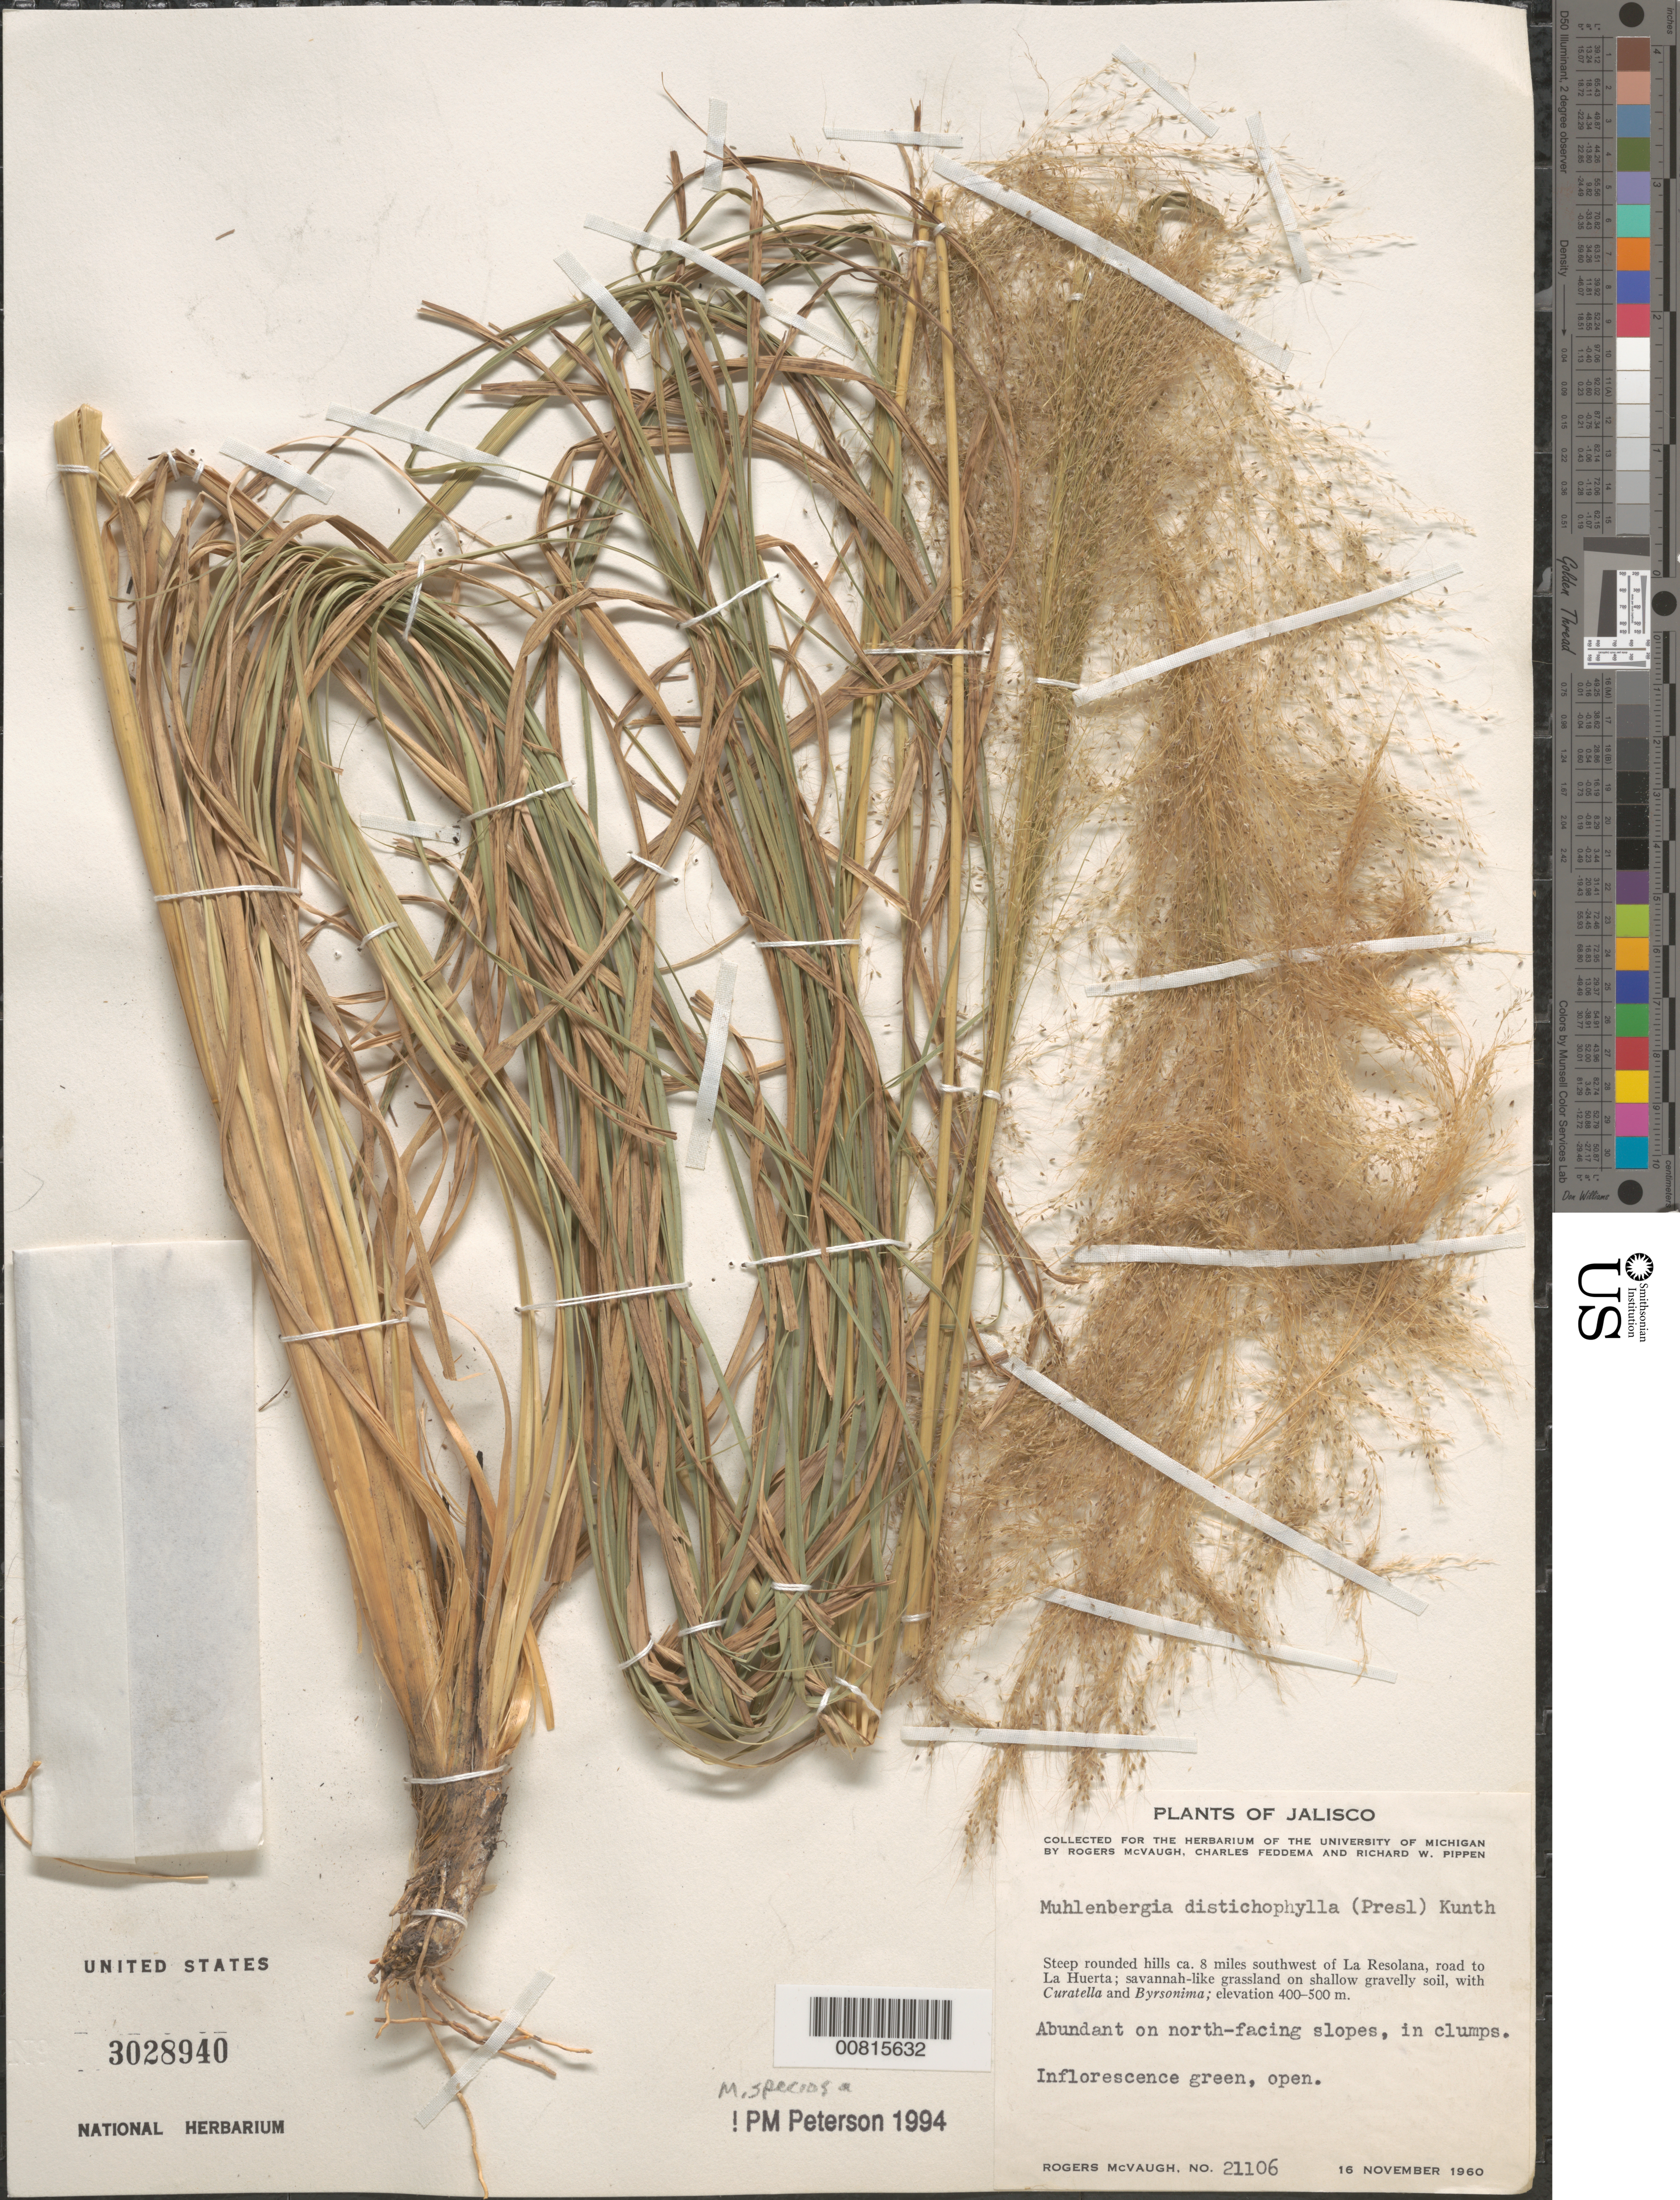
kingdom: Plantae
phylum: Tracheophyta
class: Liliopsida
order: Poales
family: Poaceae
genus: Muhlenbergia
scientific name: Muhlenbergia speciosa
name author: Vasey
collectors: R. McVaugh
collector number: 21106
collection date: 1960-11-16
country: Mexico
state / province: Jalisco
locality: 8 mi SW of La Resolana on road to La Huerta, Jal.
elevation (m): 500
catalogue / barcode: US 3028940